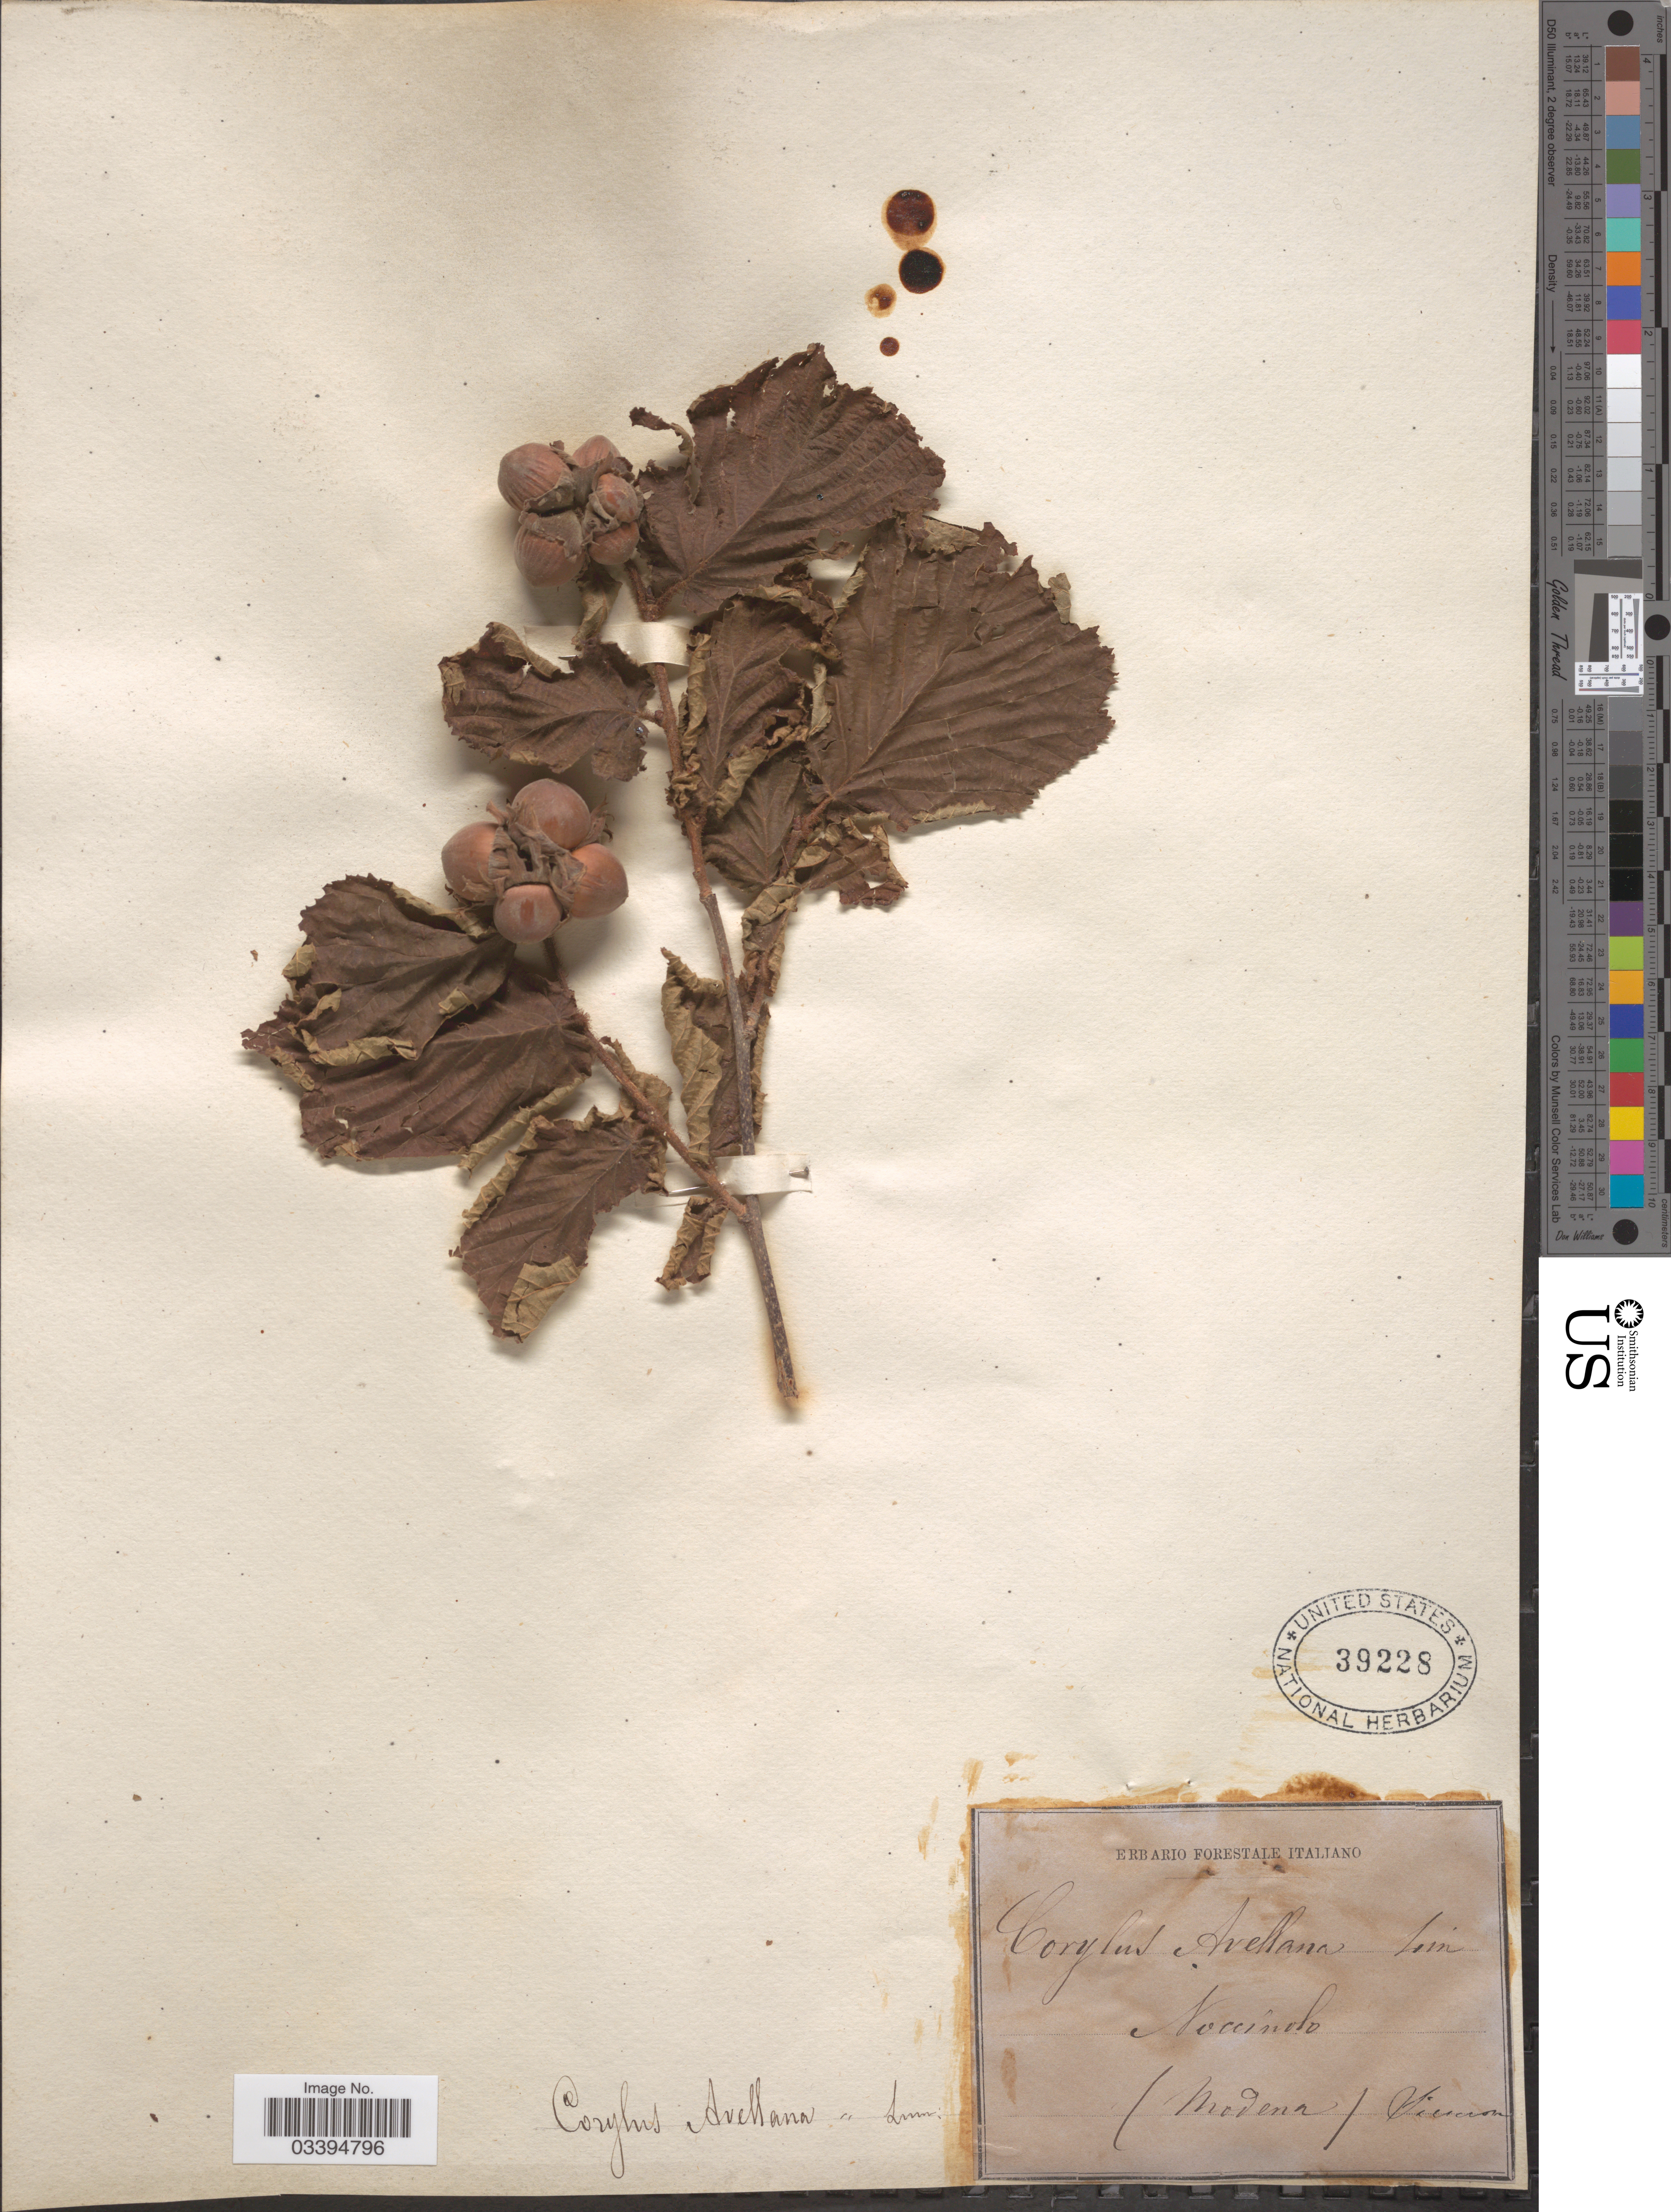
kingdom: Plantae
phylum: Tracheophyta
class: Magnoliopsida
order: Fagales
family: Betulaceae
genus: Corylus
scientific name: Corylus avellana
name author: L.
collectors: Ex herb. Forestale Italiano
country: Italy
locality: Noccinolo [interpreted], (Modena) Tiercon [interpreted].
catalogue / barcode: US 39228